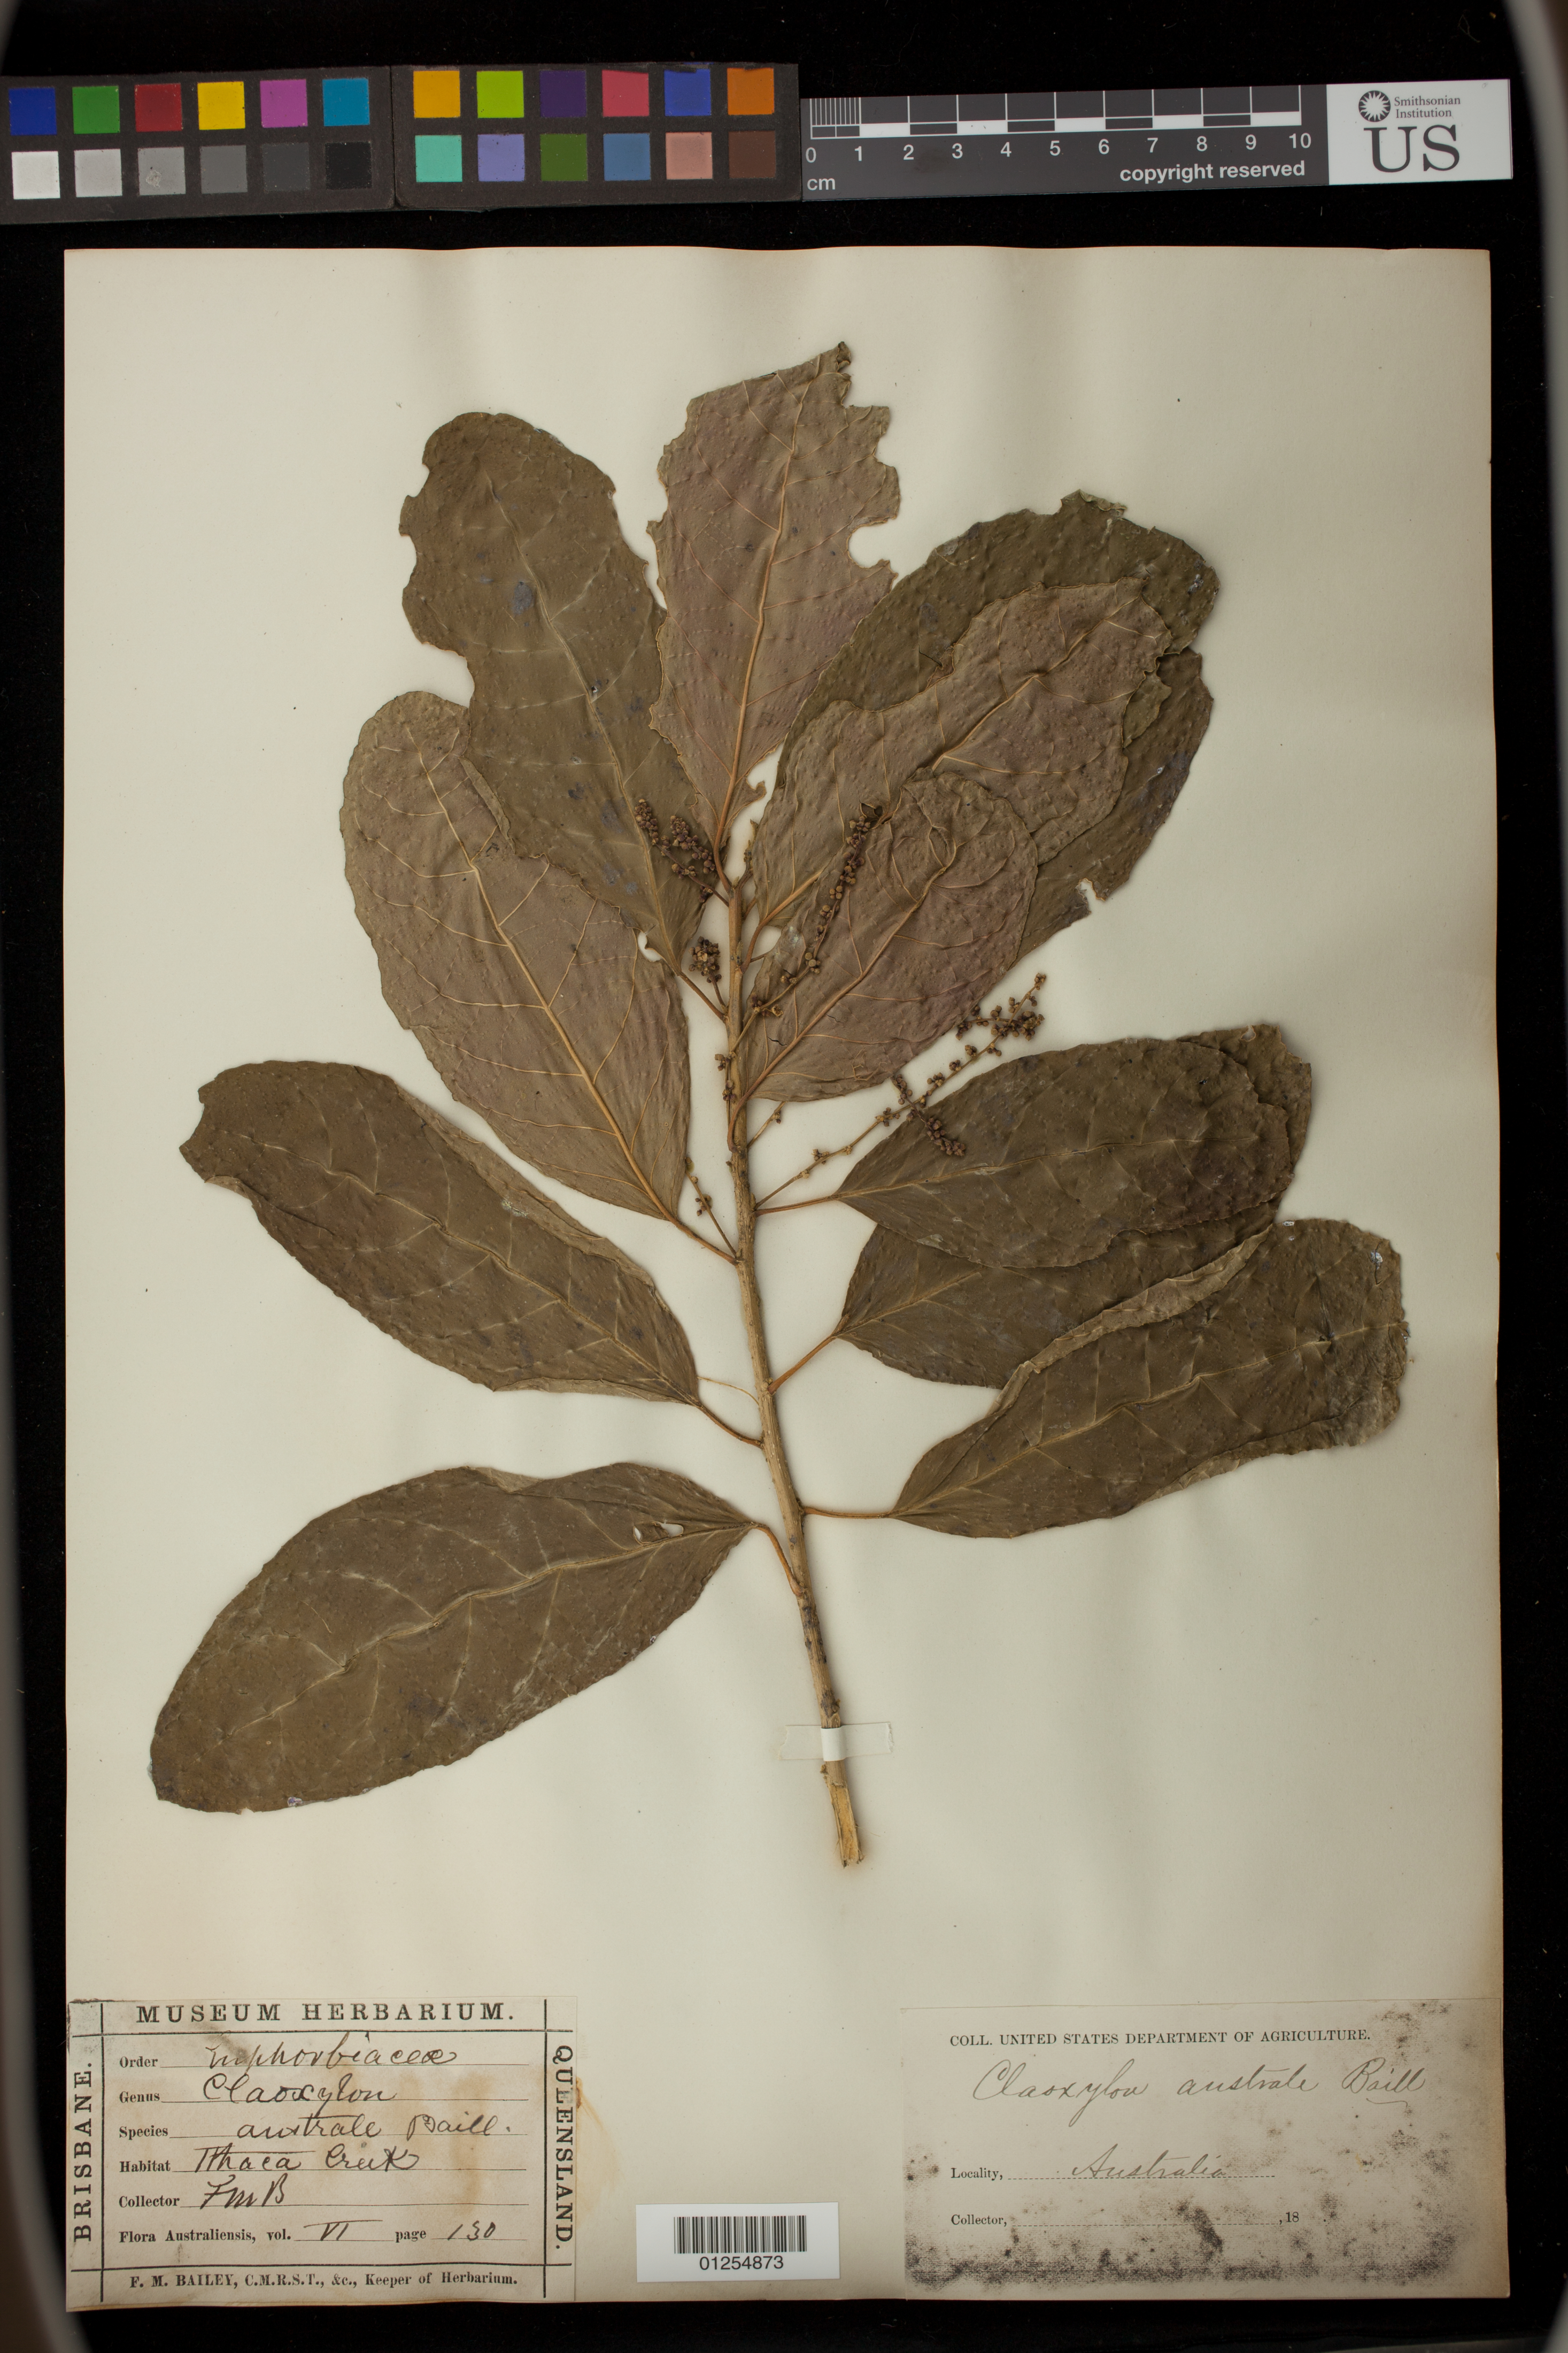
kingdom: Plantae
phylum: Tracheophyta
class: Magnoliopsida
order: Malpighiales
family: Euphorbiaceae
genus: Claoxylon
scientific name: Claoxylon tenerifolium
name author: (Baill.) F. Muell.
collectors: F. M. Bailey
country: Australia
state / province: Queensland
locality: Ithaca Creek